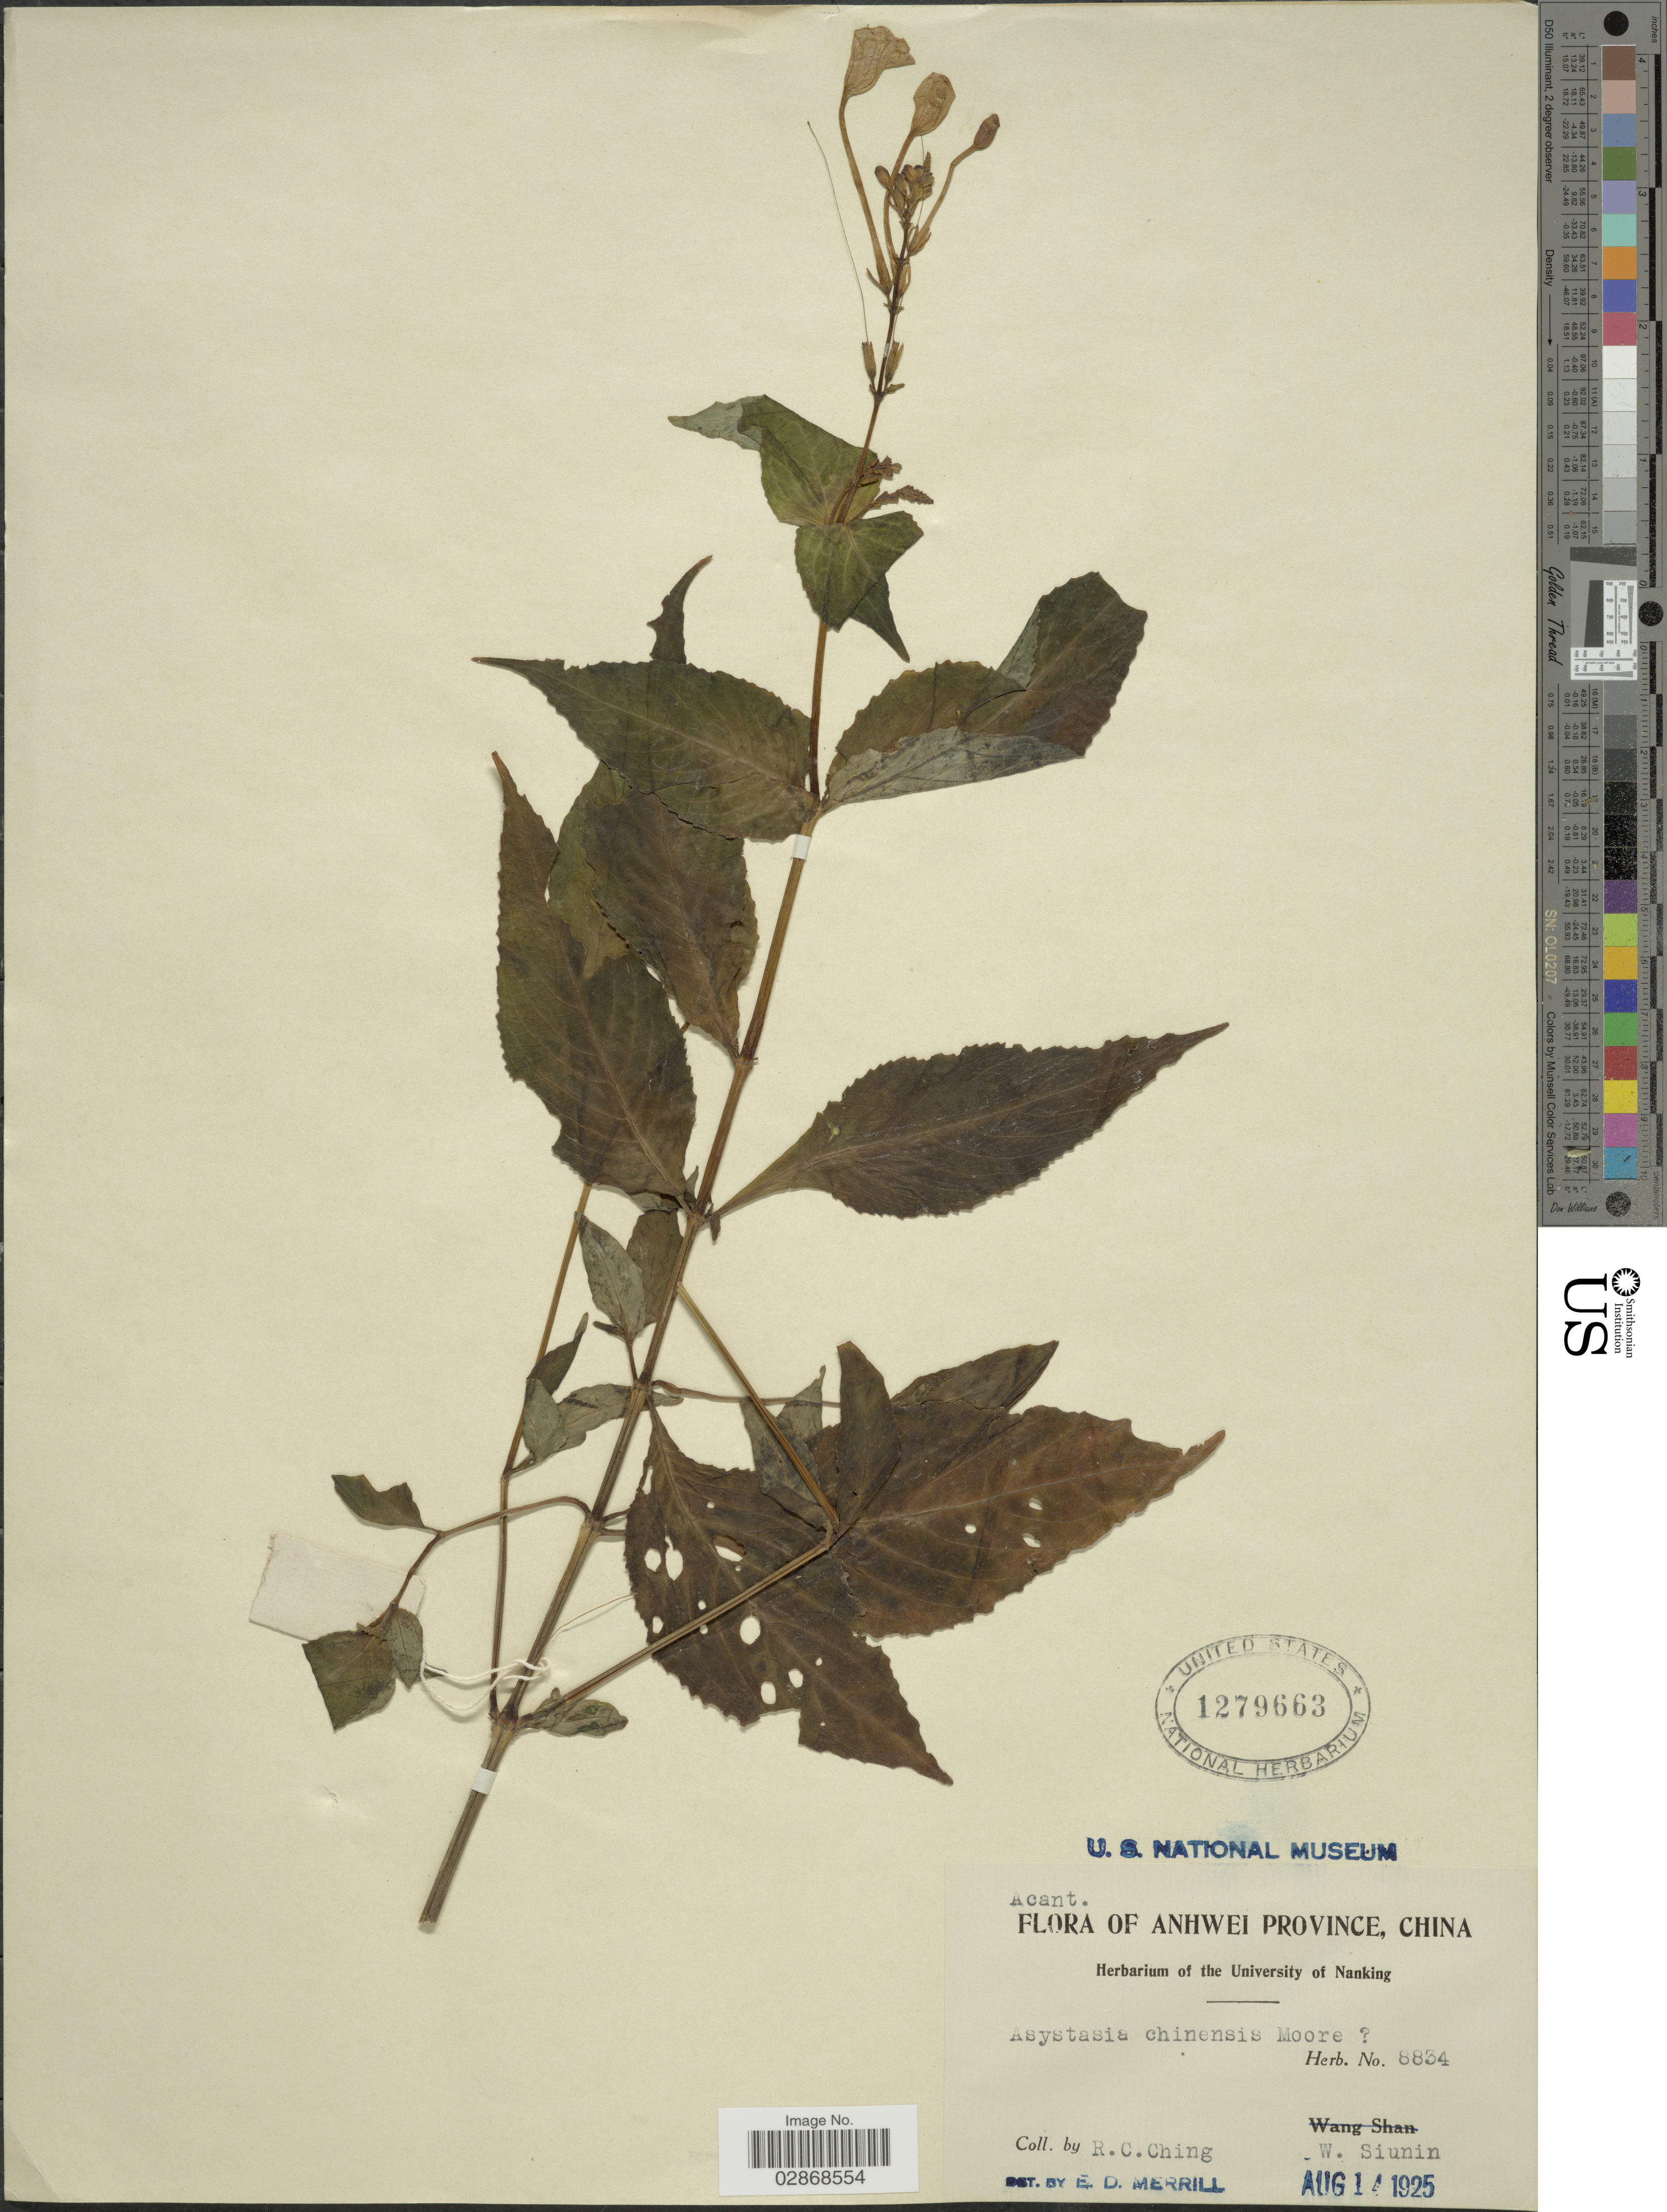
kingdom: Plantae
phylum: Tracheophyta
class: Magnoliopsida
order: Lamiales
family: Acanthaceae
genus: Asystasia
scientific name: Asystasia chinensis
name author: S. Moore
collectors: R. C. Ching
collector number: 8834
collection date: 1925-08-14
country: China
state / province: Anhui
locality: Anhwei Province. W. Siunin.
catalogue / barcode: US 1279663